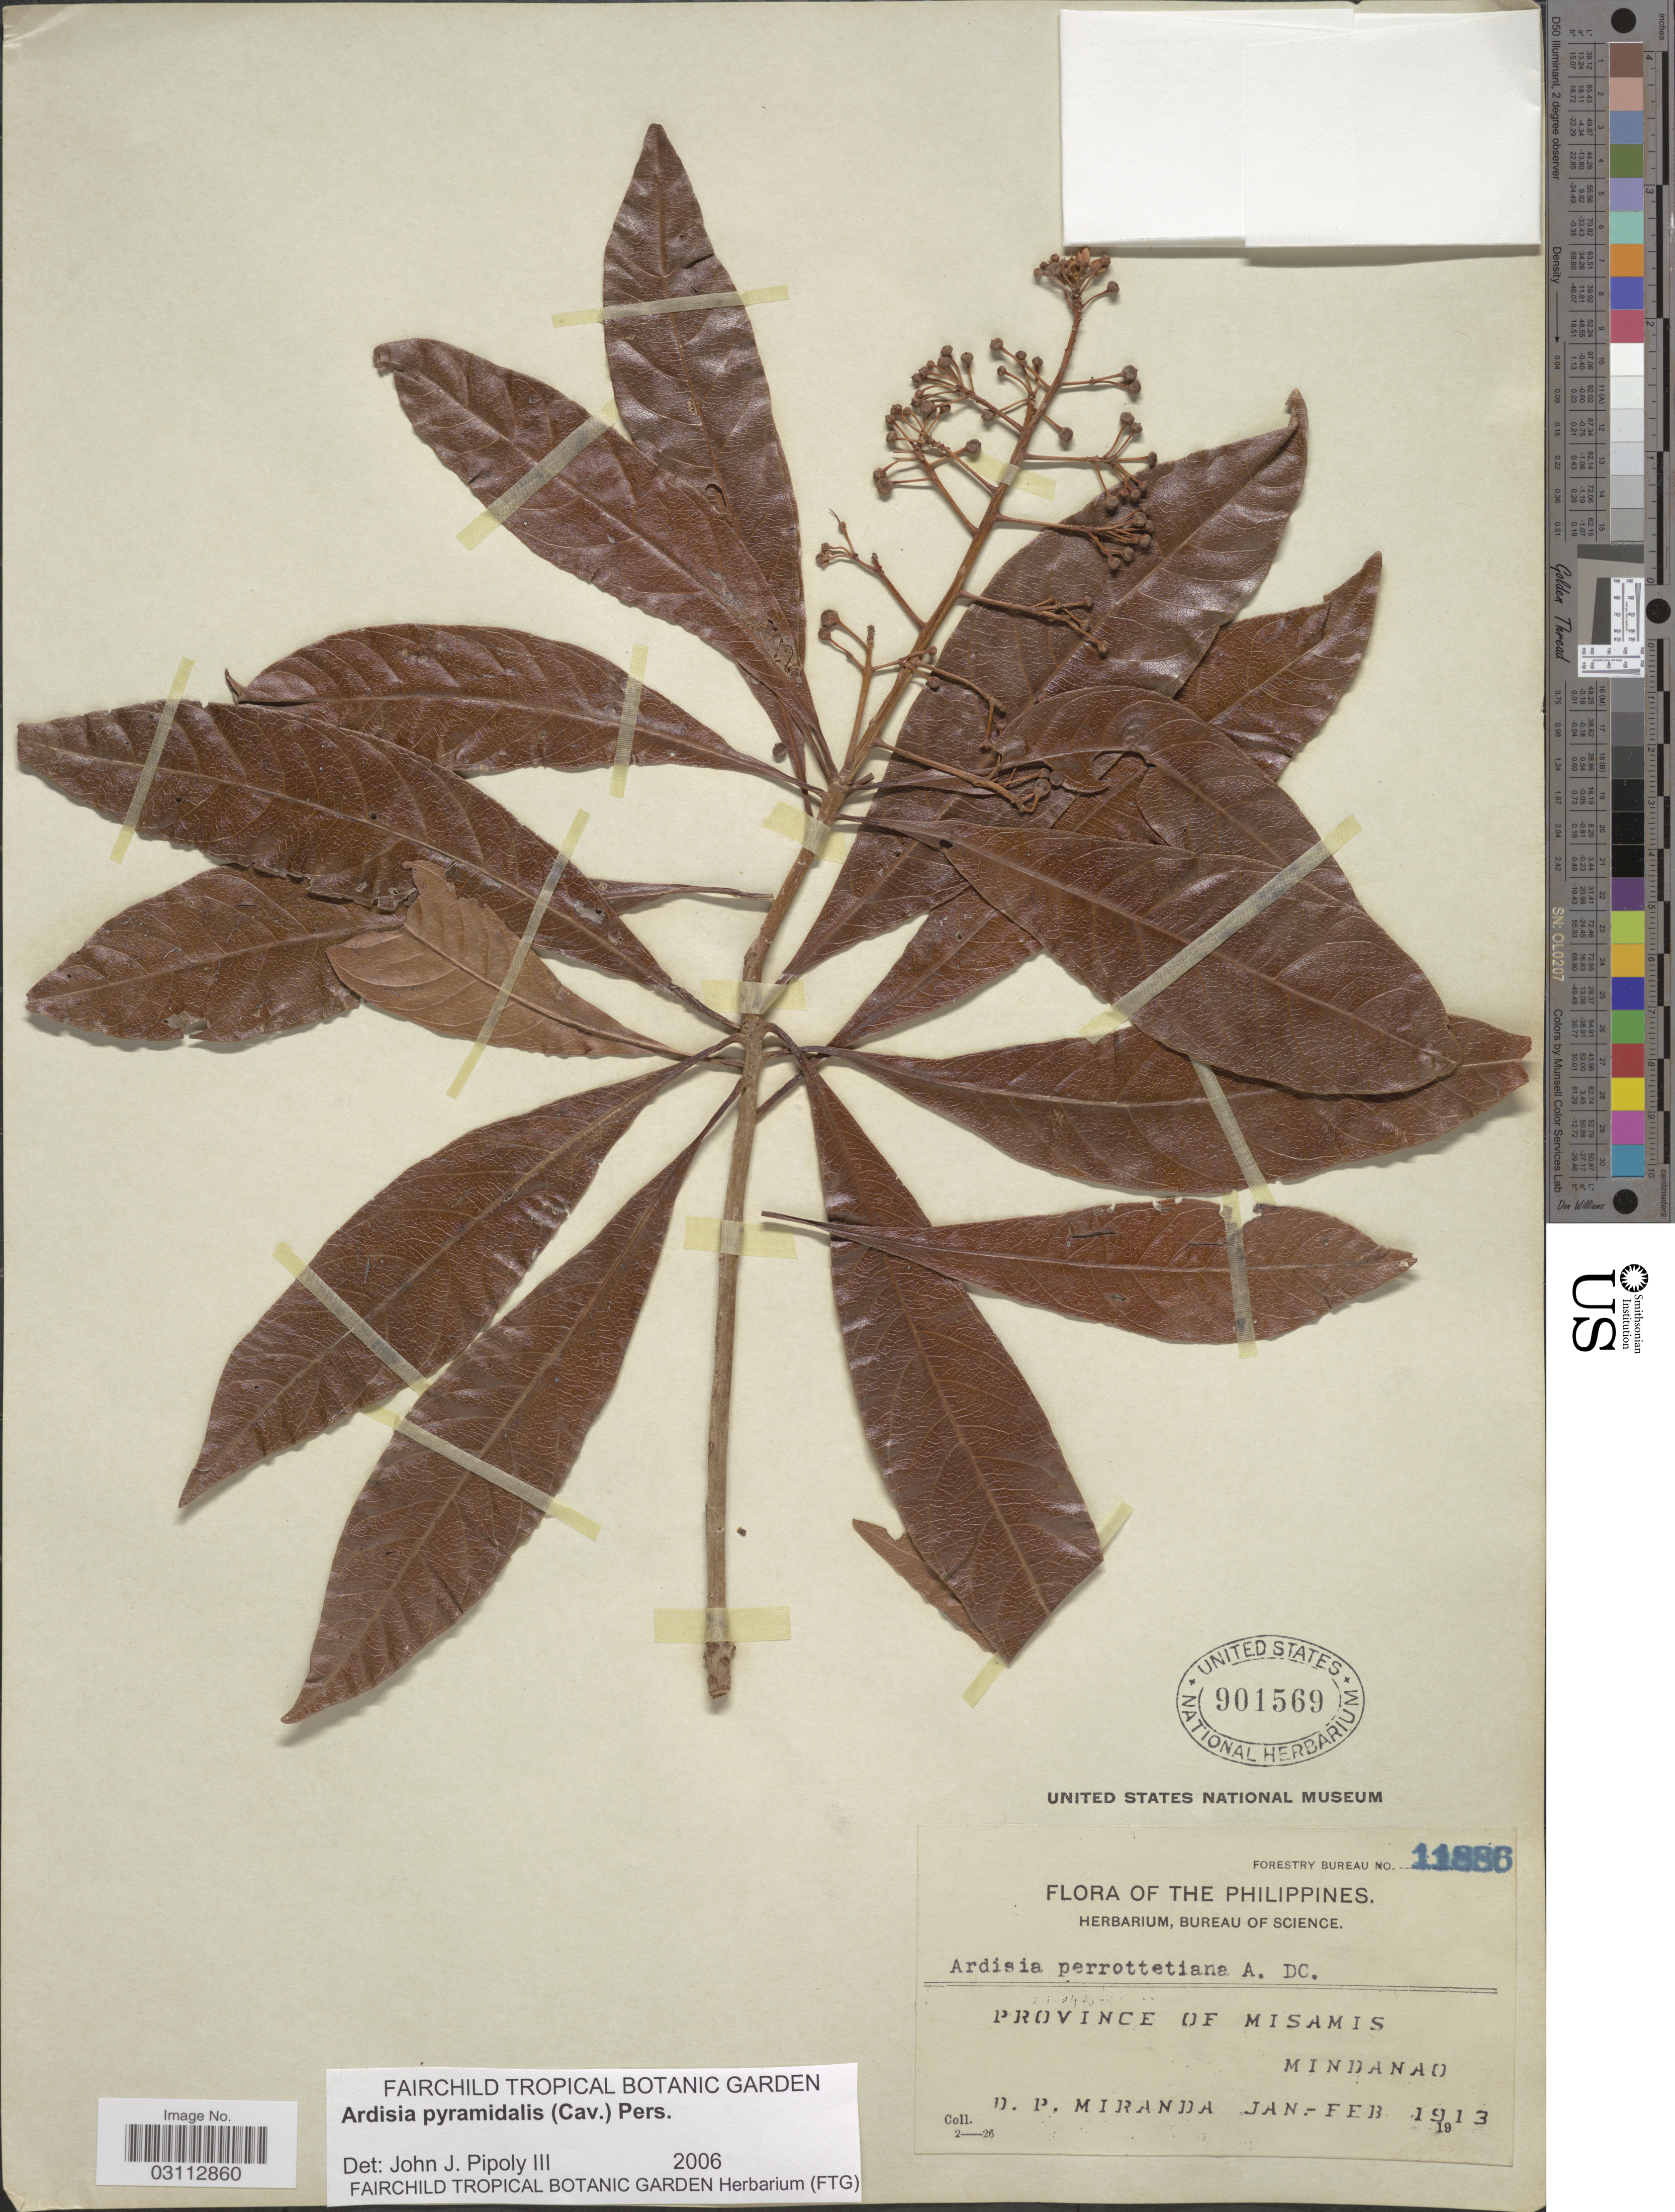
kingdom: Plantae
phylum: Tracheophyta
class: Magnoliopsida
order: Ericales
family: Primulaceae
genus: Ardisia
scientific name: Ardisia pyramidalis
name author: (Cav.) Pers.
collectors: D. P. Miranda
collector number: Forestry Bureau 11886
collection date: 1913-01/1913-02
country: Philippines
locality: Province of Misamis. Mindanao.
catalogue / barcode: US 901569